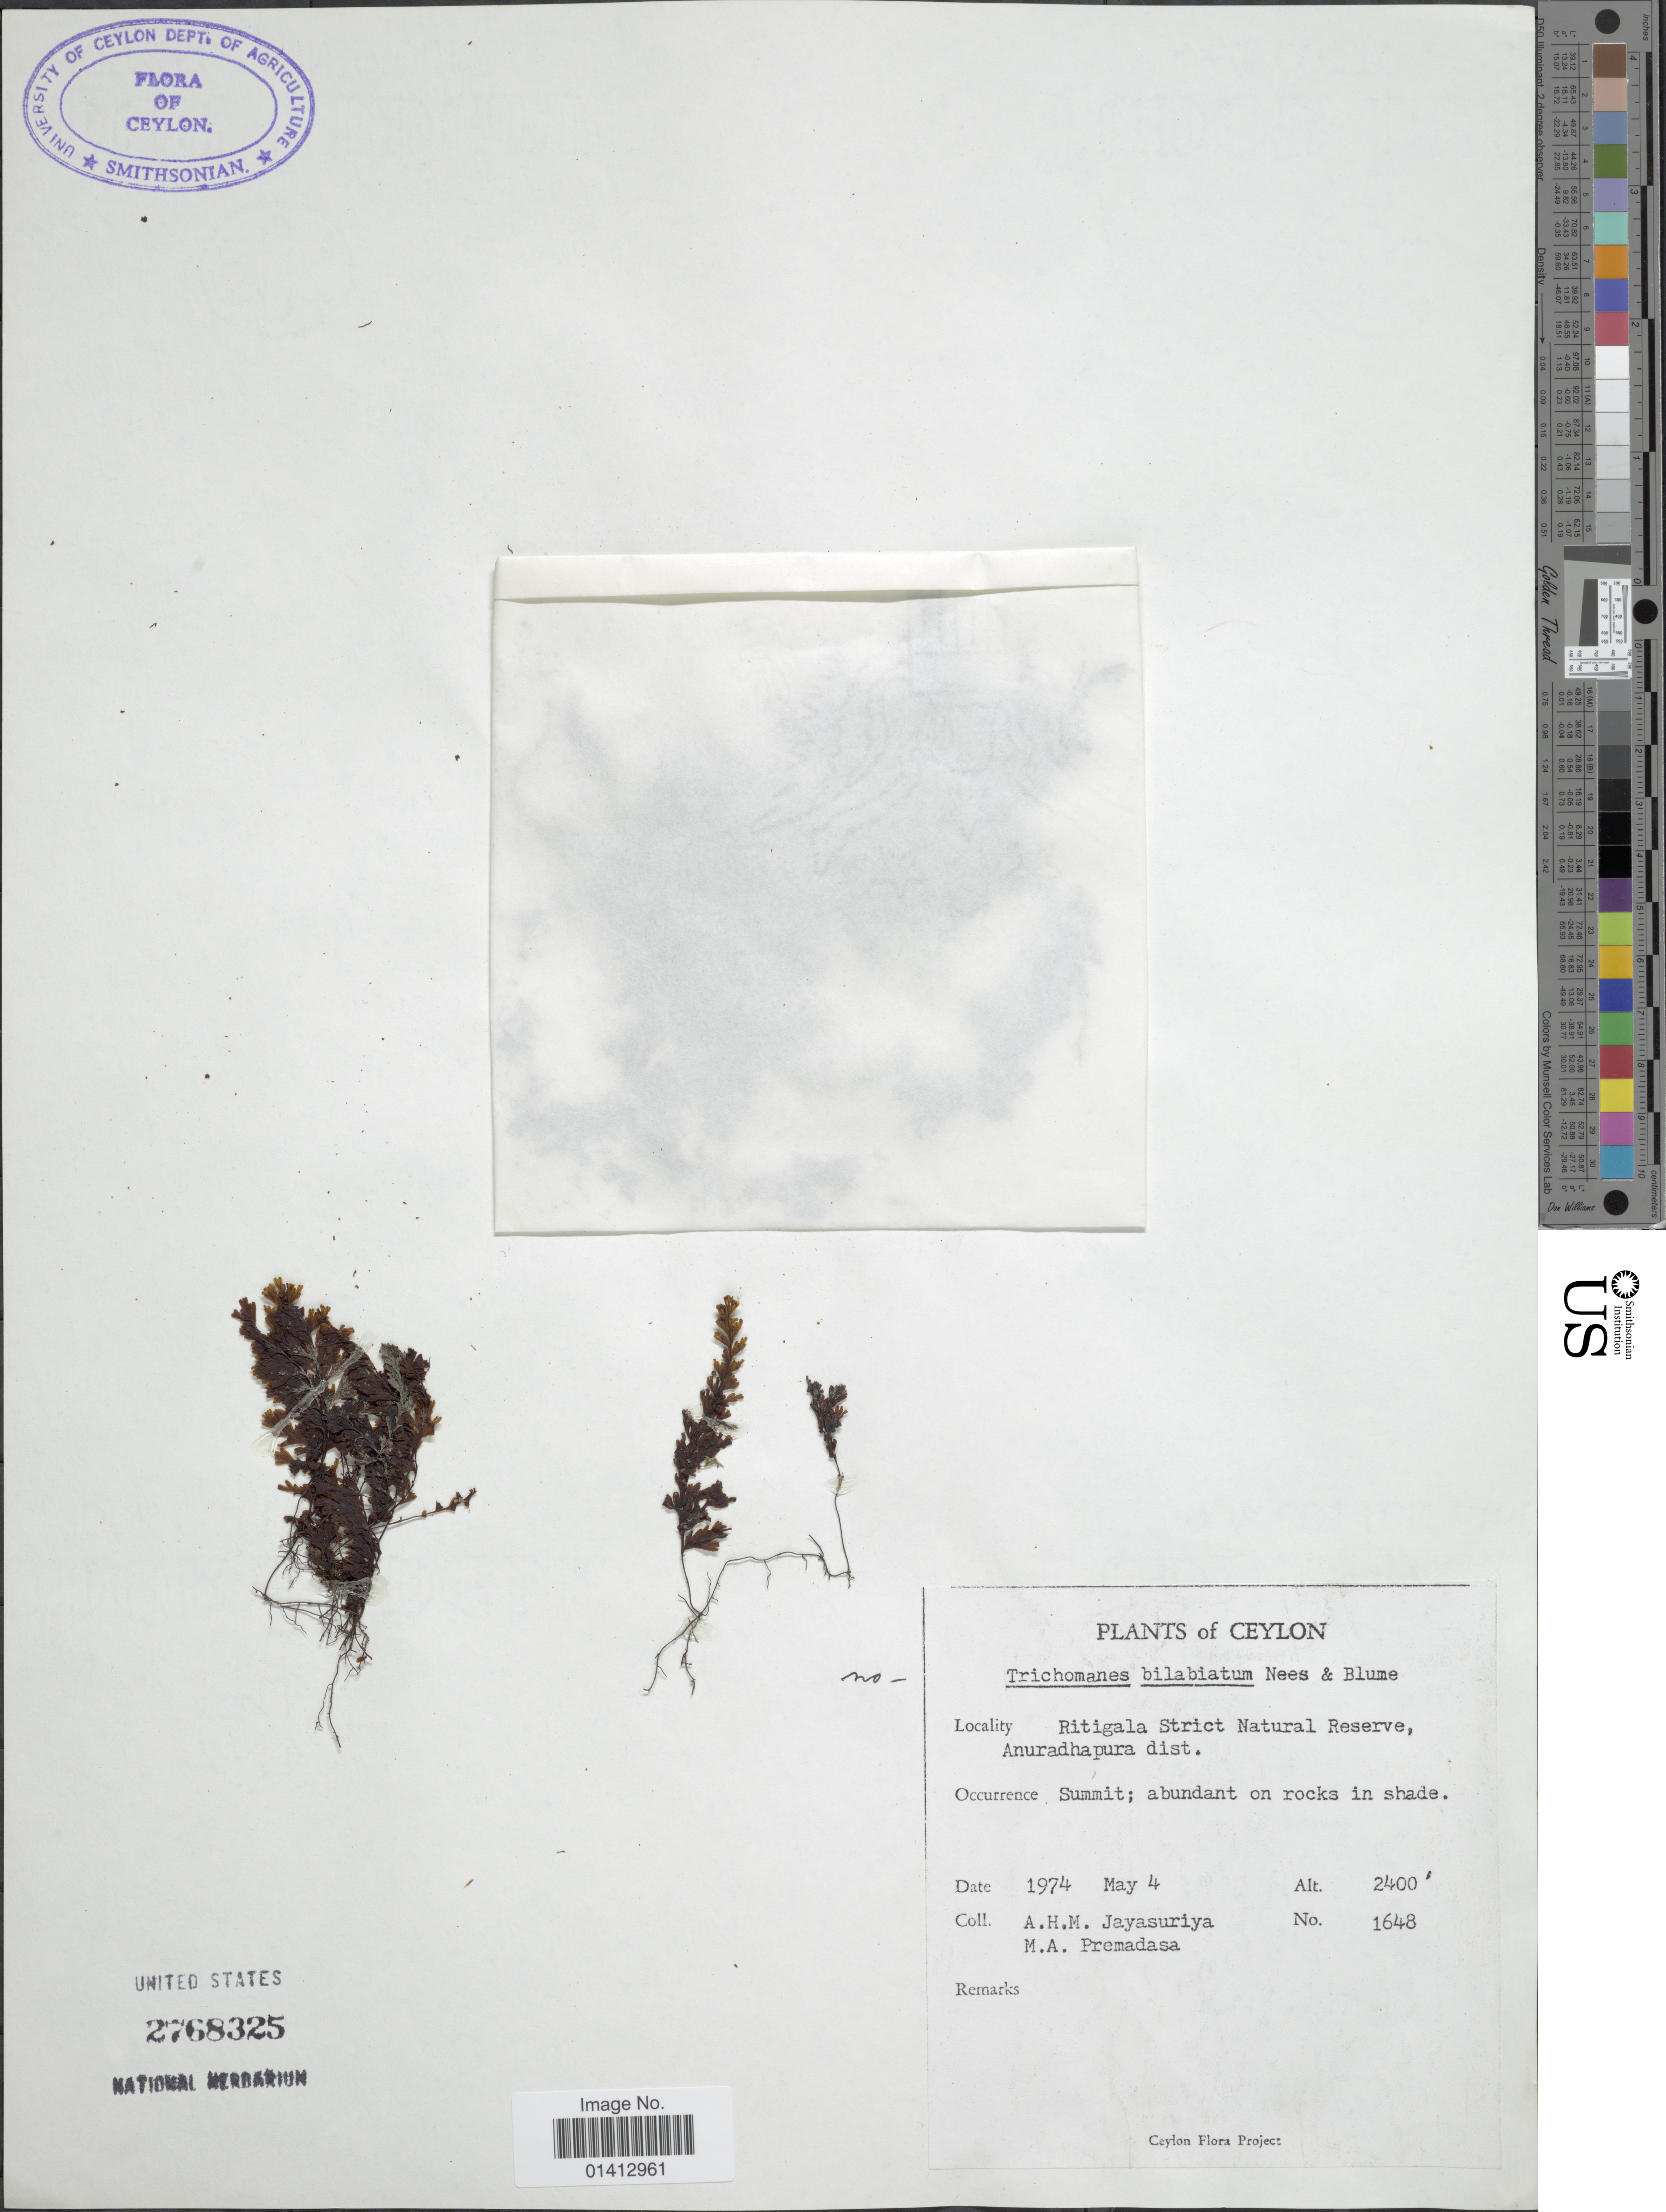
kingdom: Plantae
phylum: Tracheophyta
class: Polypodiopsida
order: Hymenophyllales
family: Hymenophyllaceae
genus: Crepidomanes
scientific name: Crepidomanes sp.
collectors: M. Jayasuria & M. Premadasa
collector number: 1648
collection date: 1974-05-04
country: Sri Lanka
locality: Ceylon, Ritigala Strict Natural Reserve, Anuradhapura dist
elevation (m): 732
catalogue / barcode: US 2768325